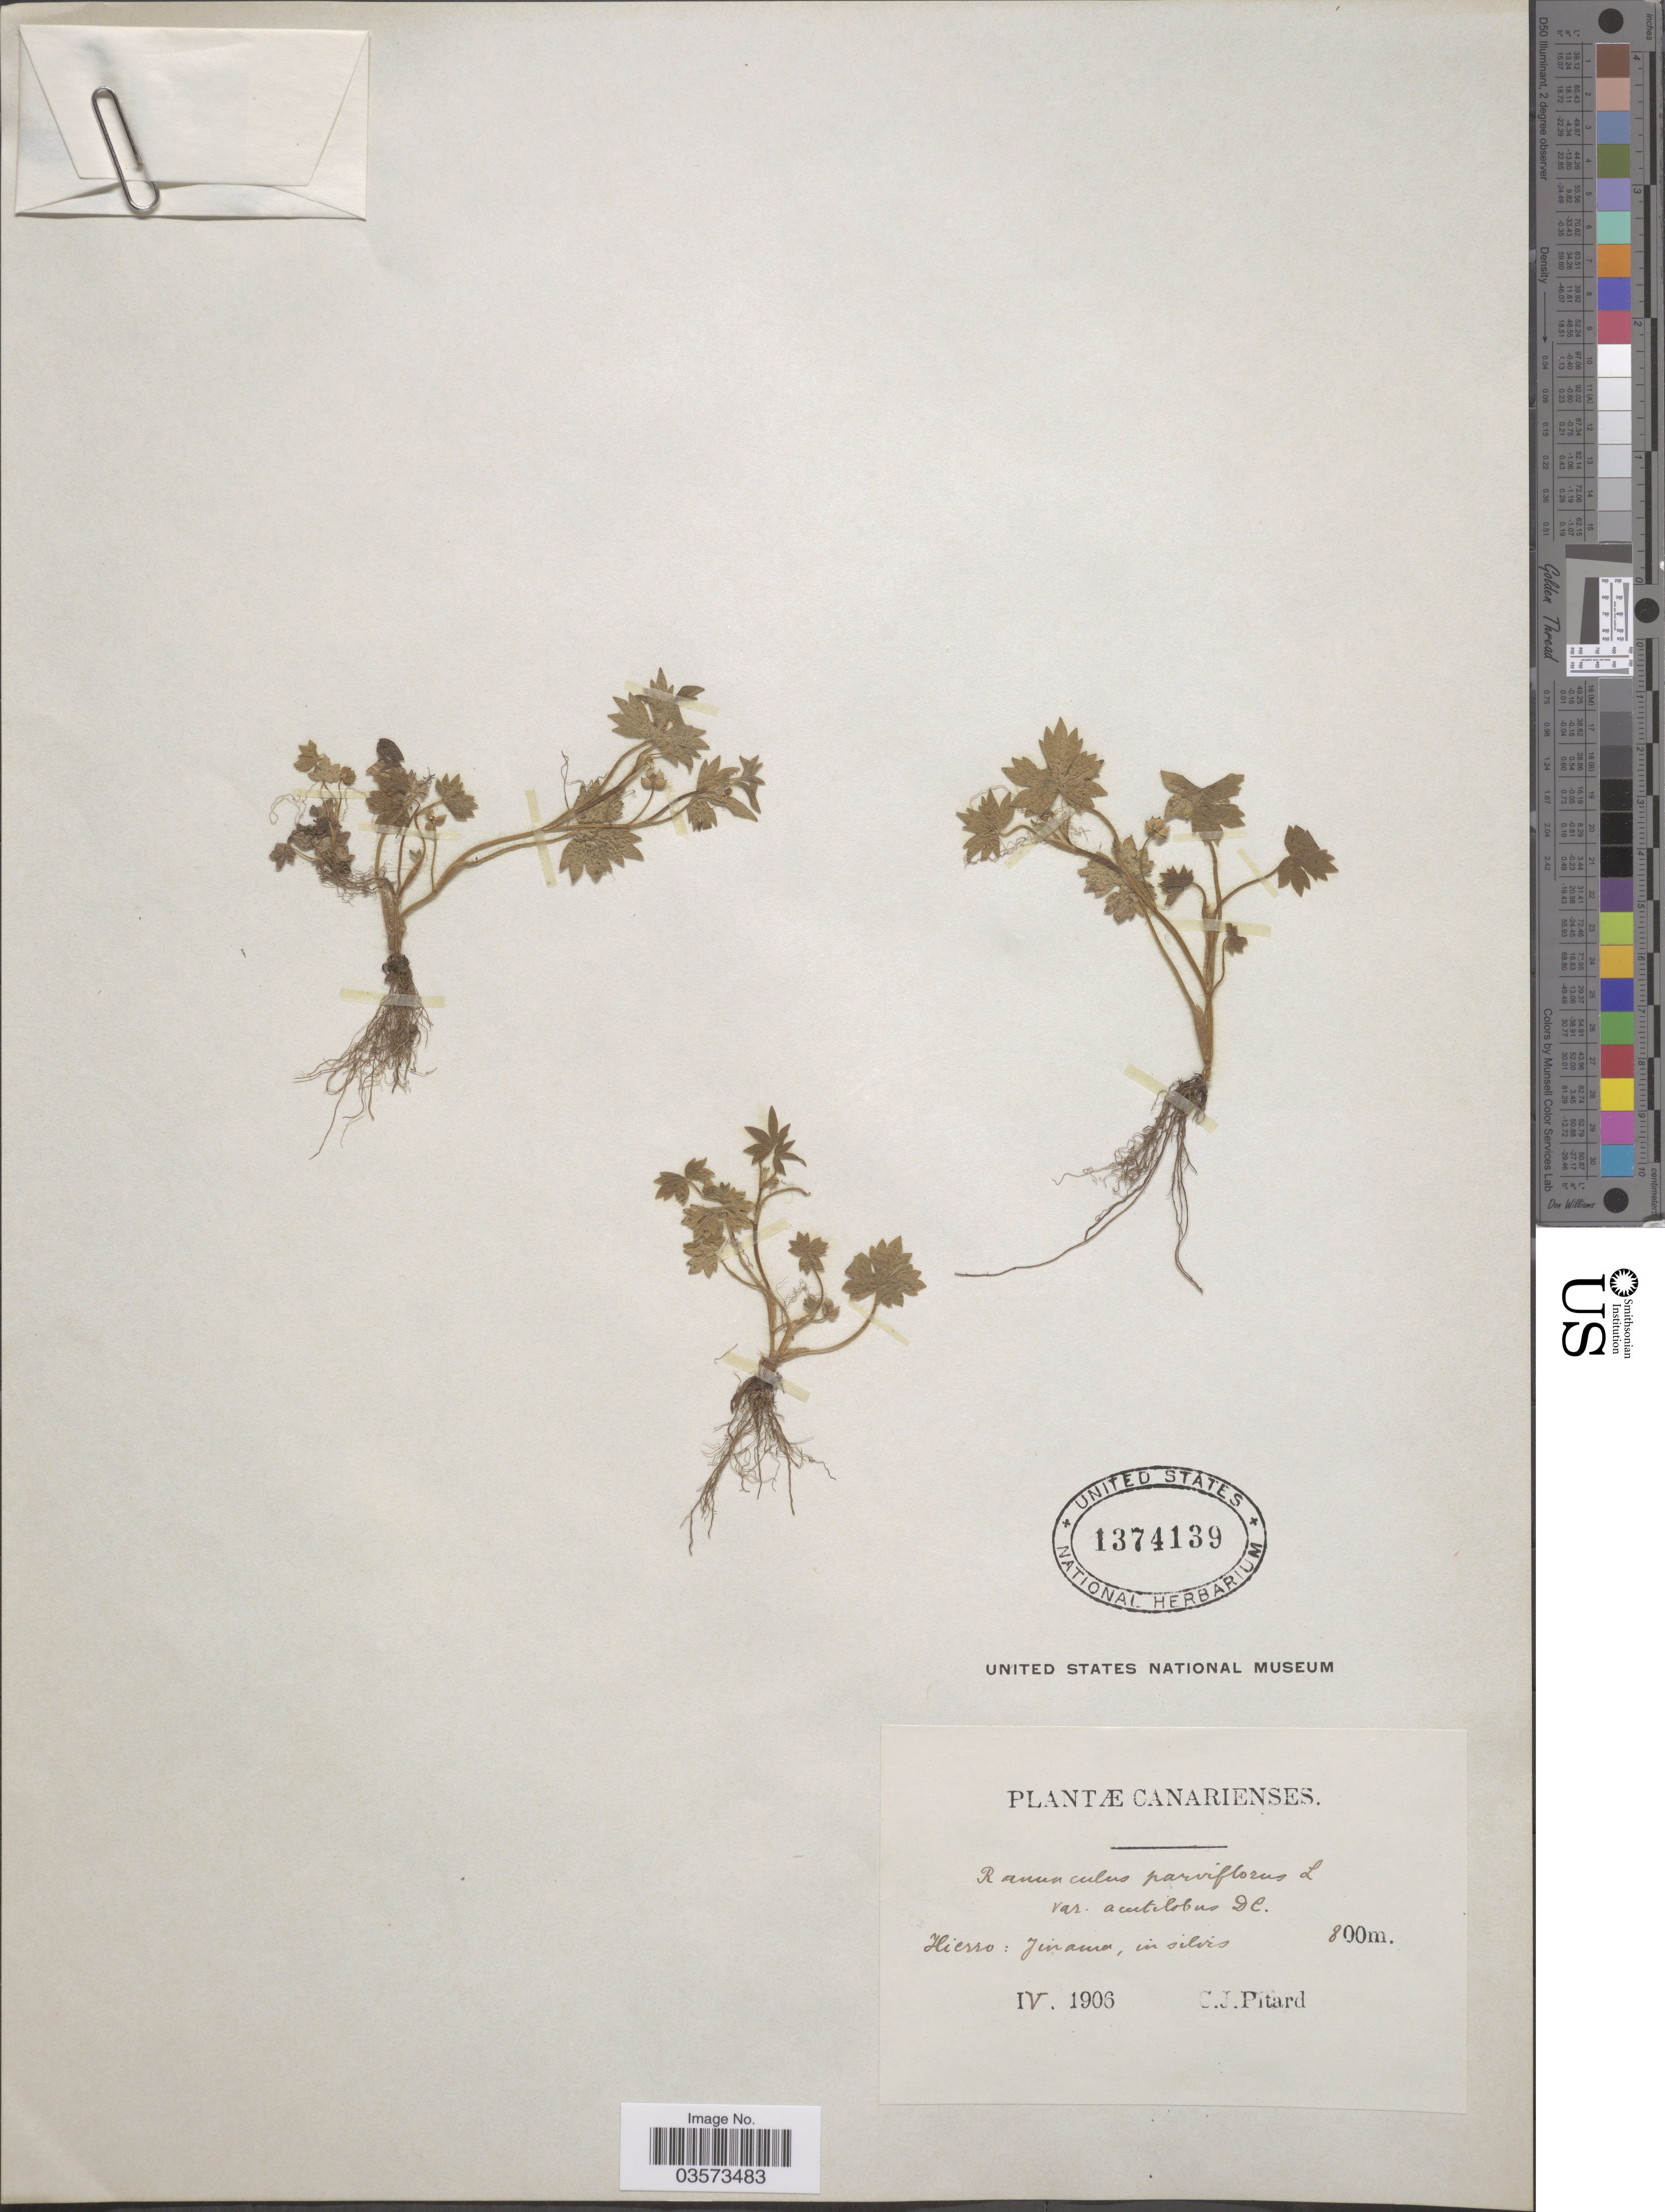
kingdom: Plantae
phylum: Tracheophyta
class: Magnoliopsida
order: Ranunculales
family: Ranunculaceae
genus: Ranunculus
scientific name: Ranunculus parviflorus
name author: L.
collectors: C. Pitard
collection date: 1906-04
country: Spain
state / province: Canarias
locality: Canarienses. Hierro: Jinama.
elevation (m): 800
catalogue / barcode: US 1374139